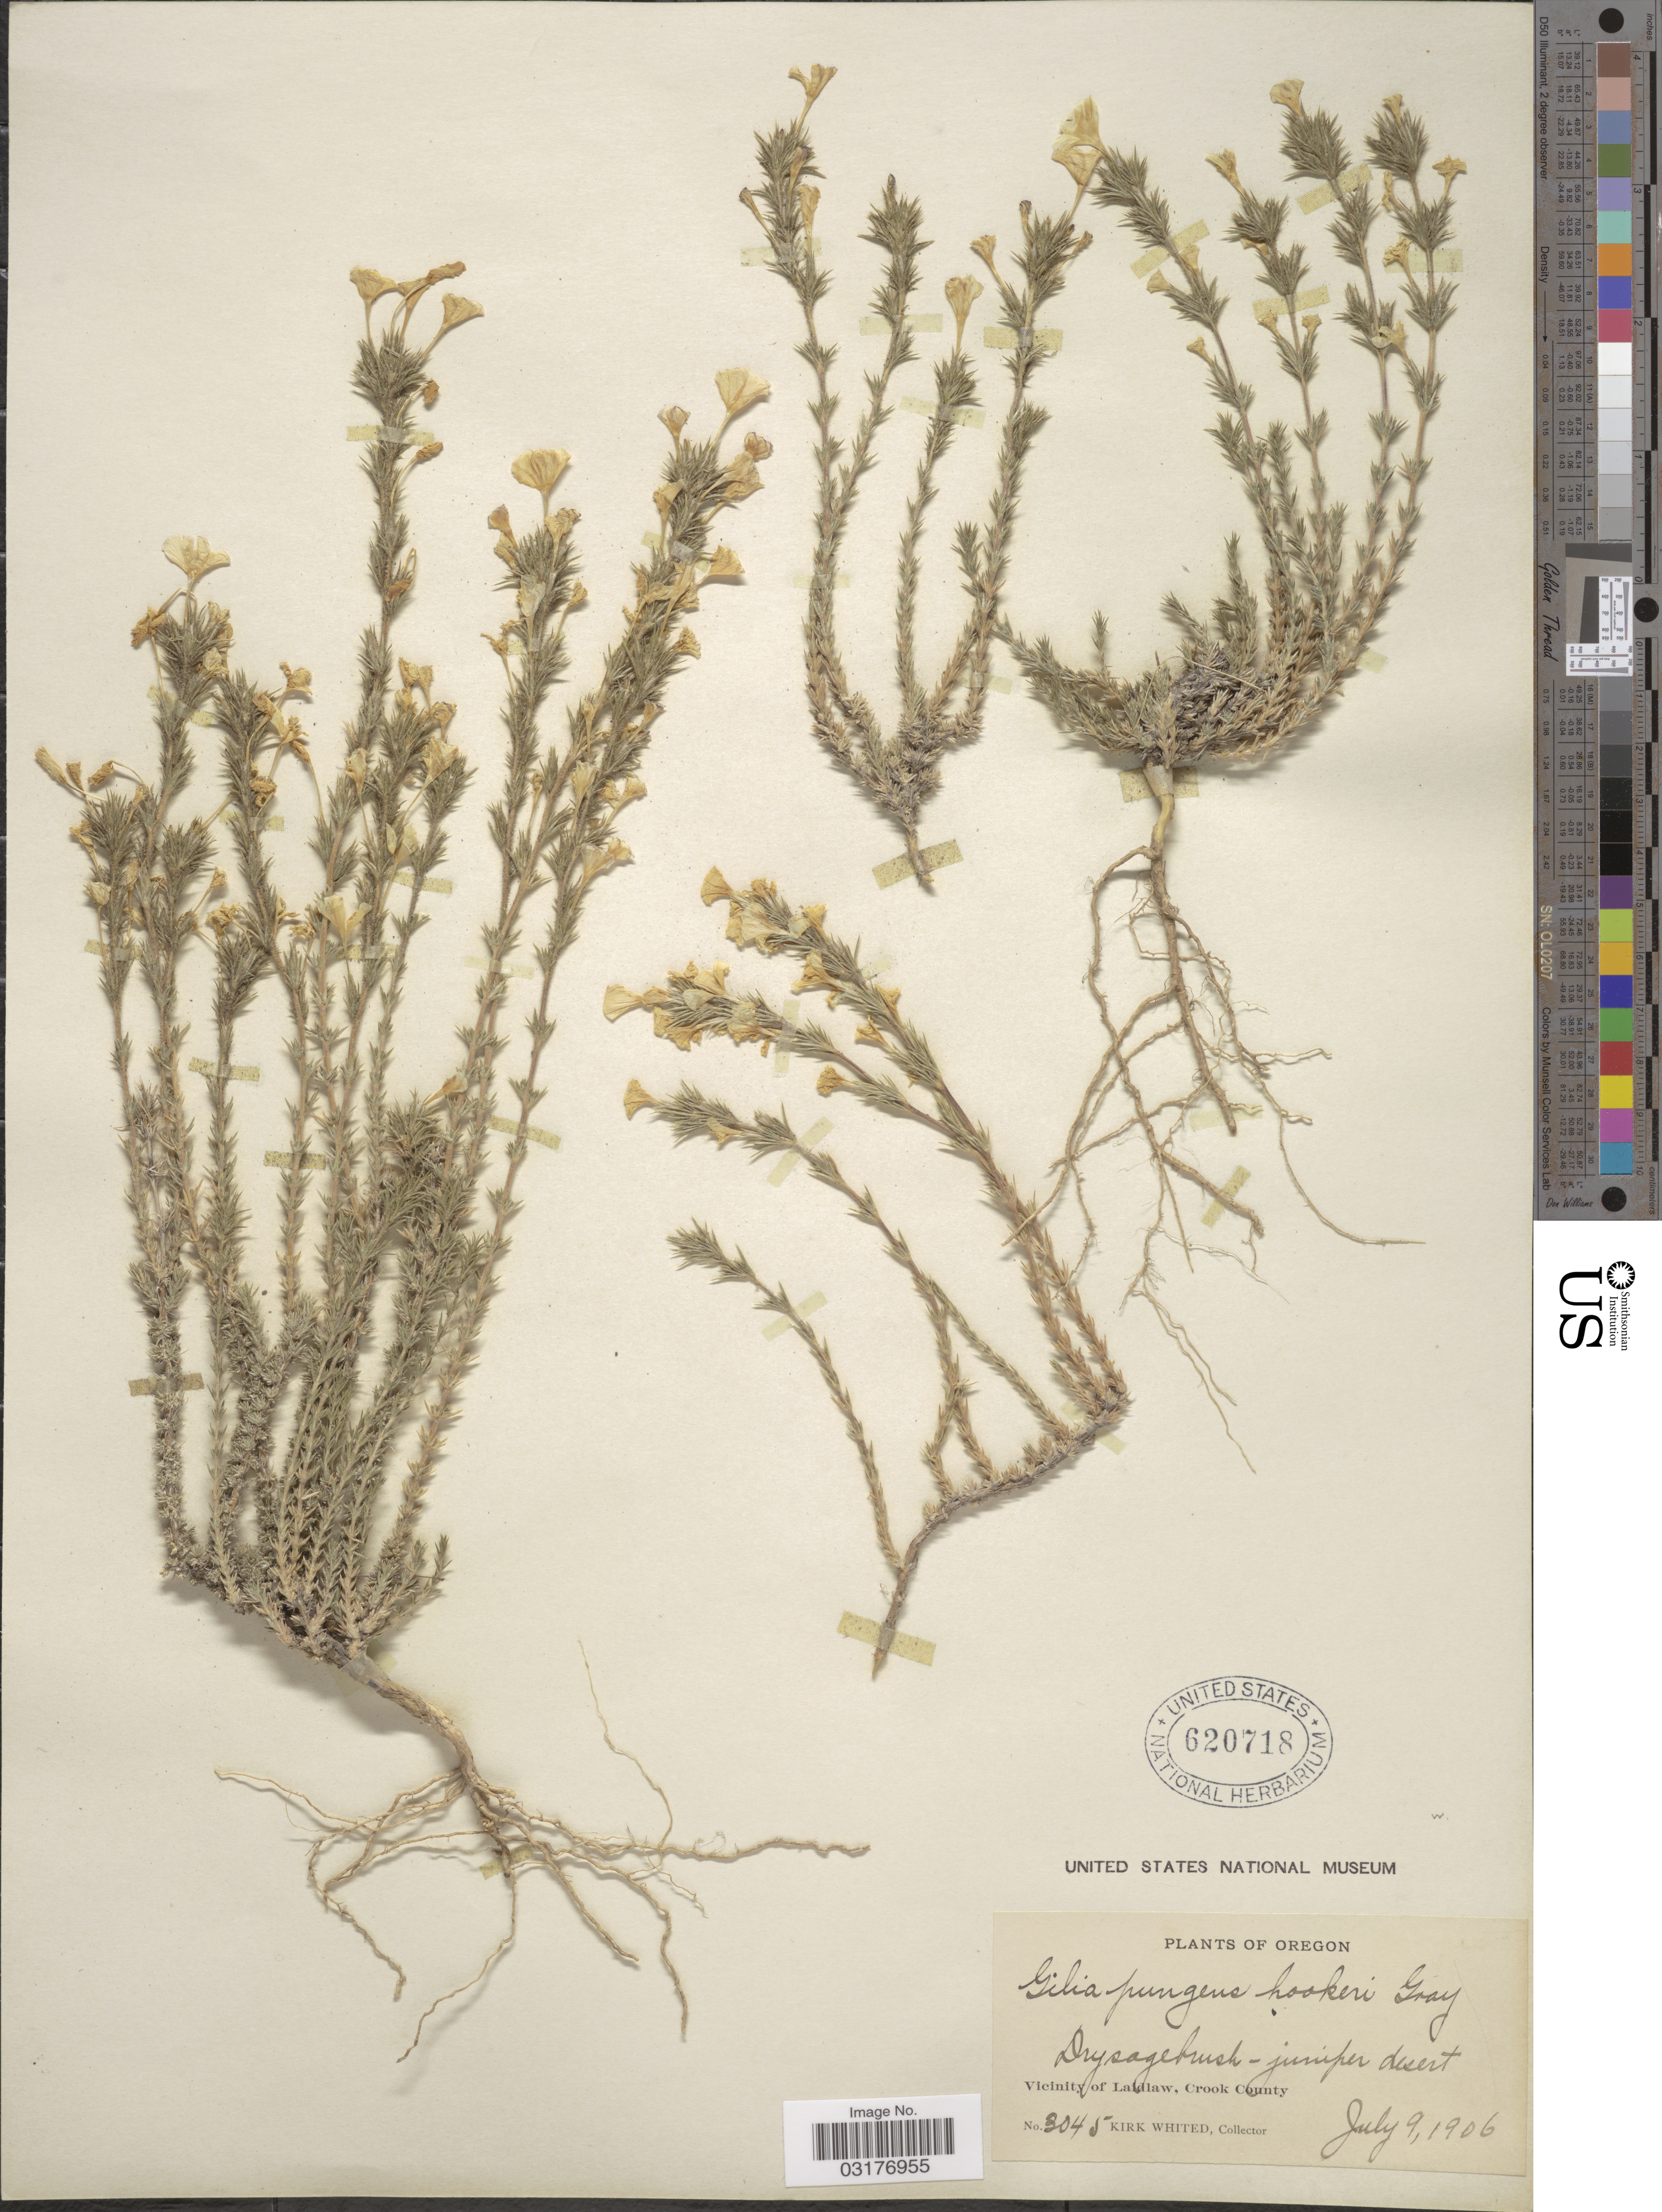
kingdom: Plantae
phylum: Tracheophyta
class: Magnoliopsida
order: Ericales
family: Polemoniaceae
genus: Linanthus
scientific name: Linanthus pungens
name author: (Torr.) J.M. Porter & L.A. Johnson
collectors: K. Whited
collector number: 3045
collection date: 1906-07-09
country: United States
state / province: Oregon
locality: Vicinity of Laidlaw, Crook County.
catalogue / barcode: US 620718